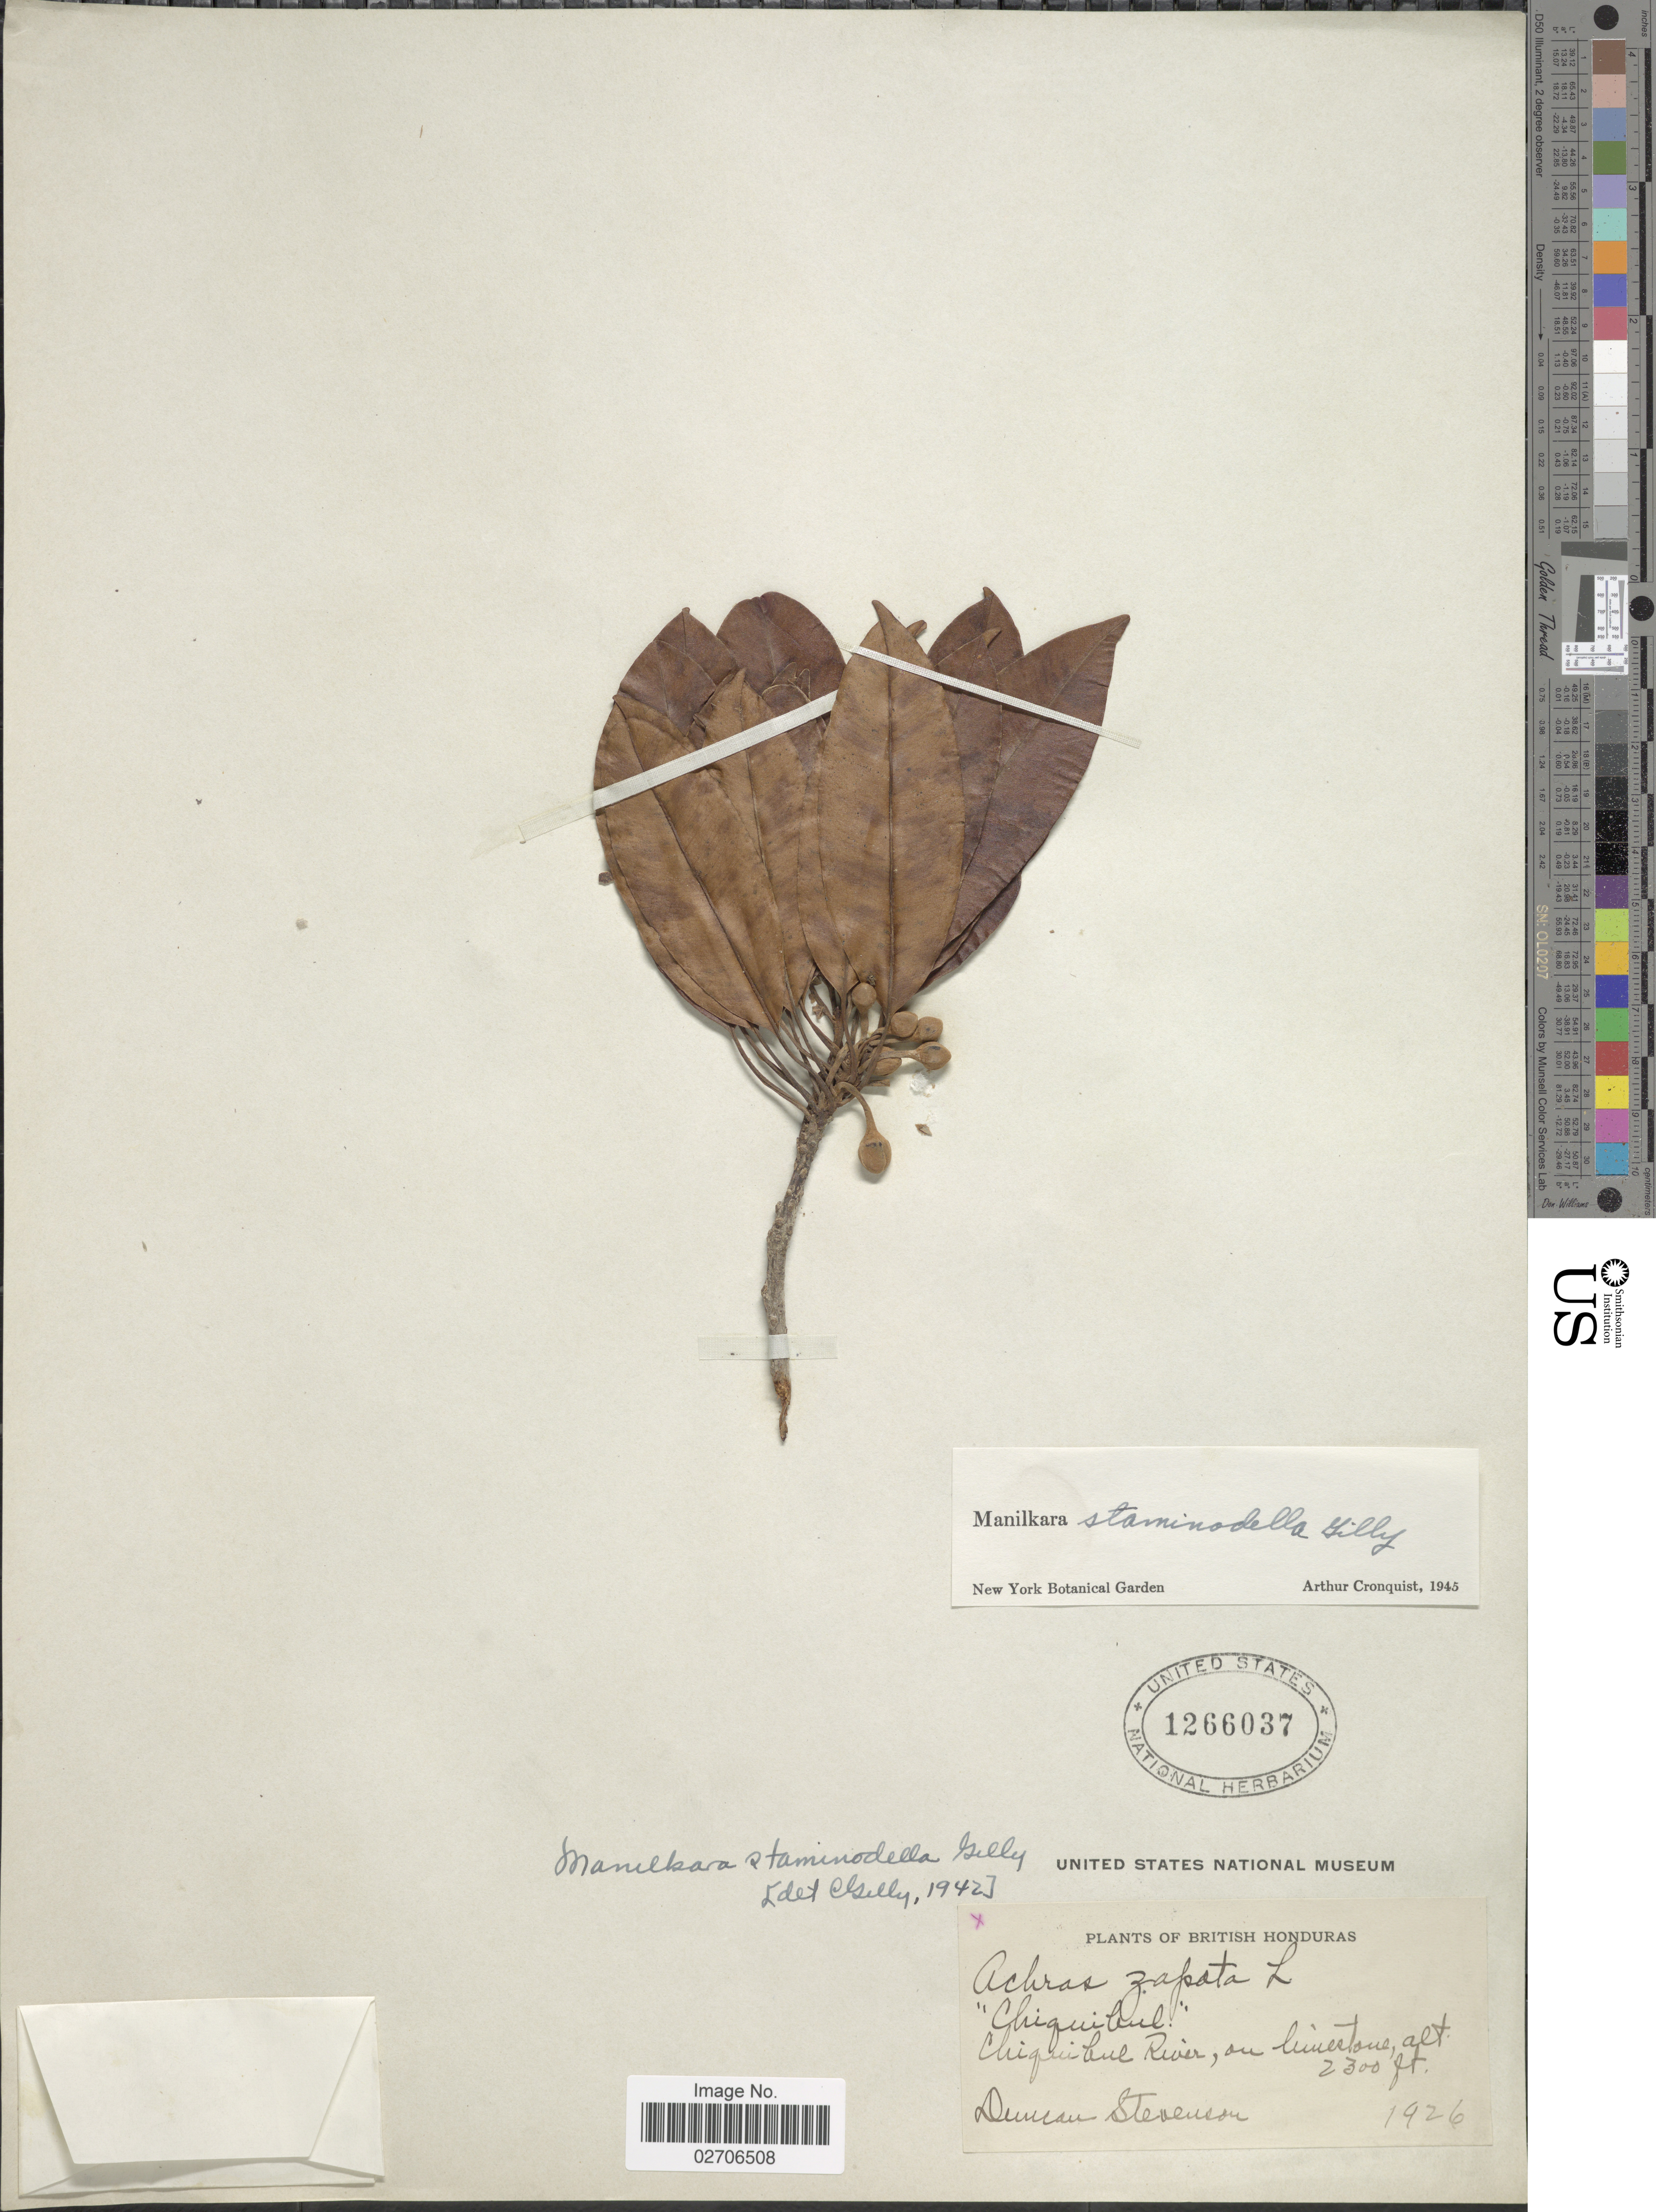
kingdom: Plantae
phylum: Tracheophyta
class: Magnoliopsida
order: Ericales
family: Sapotaceae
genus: Manilkara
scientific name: Manilkara staminodella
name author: Gilly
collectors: D. Stevenson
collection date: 1926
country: Belize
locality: British Honduras, Chiquibul River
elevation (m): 701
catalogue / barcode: US 1266037